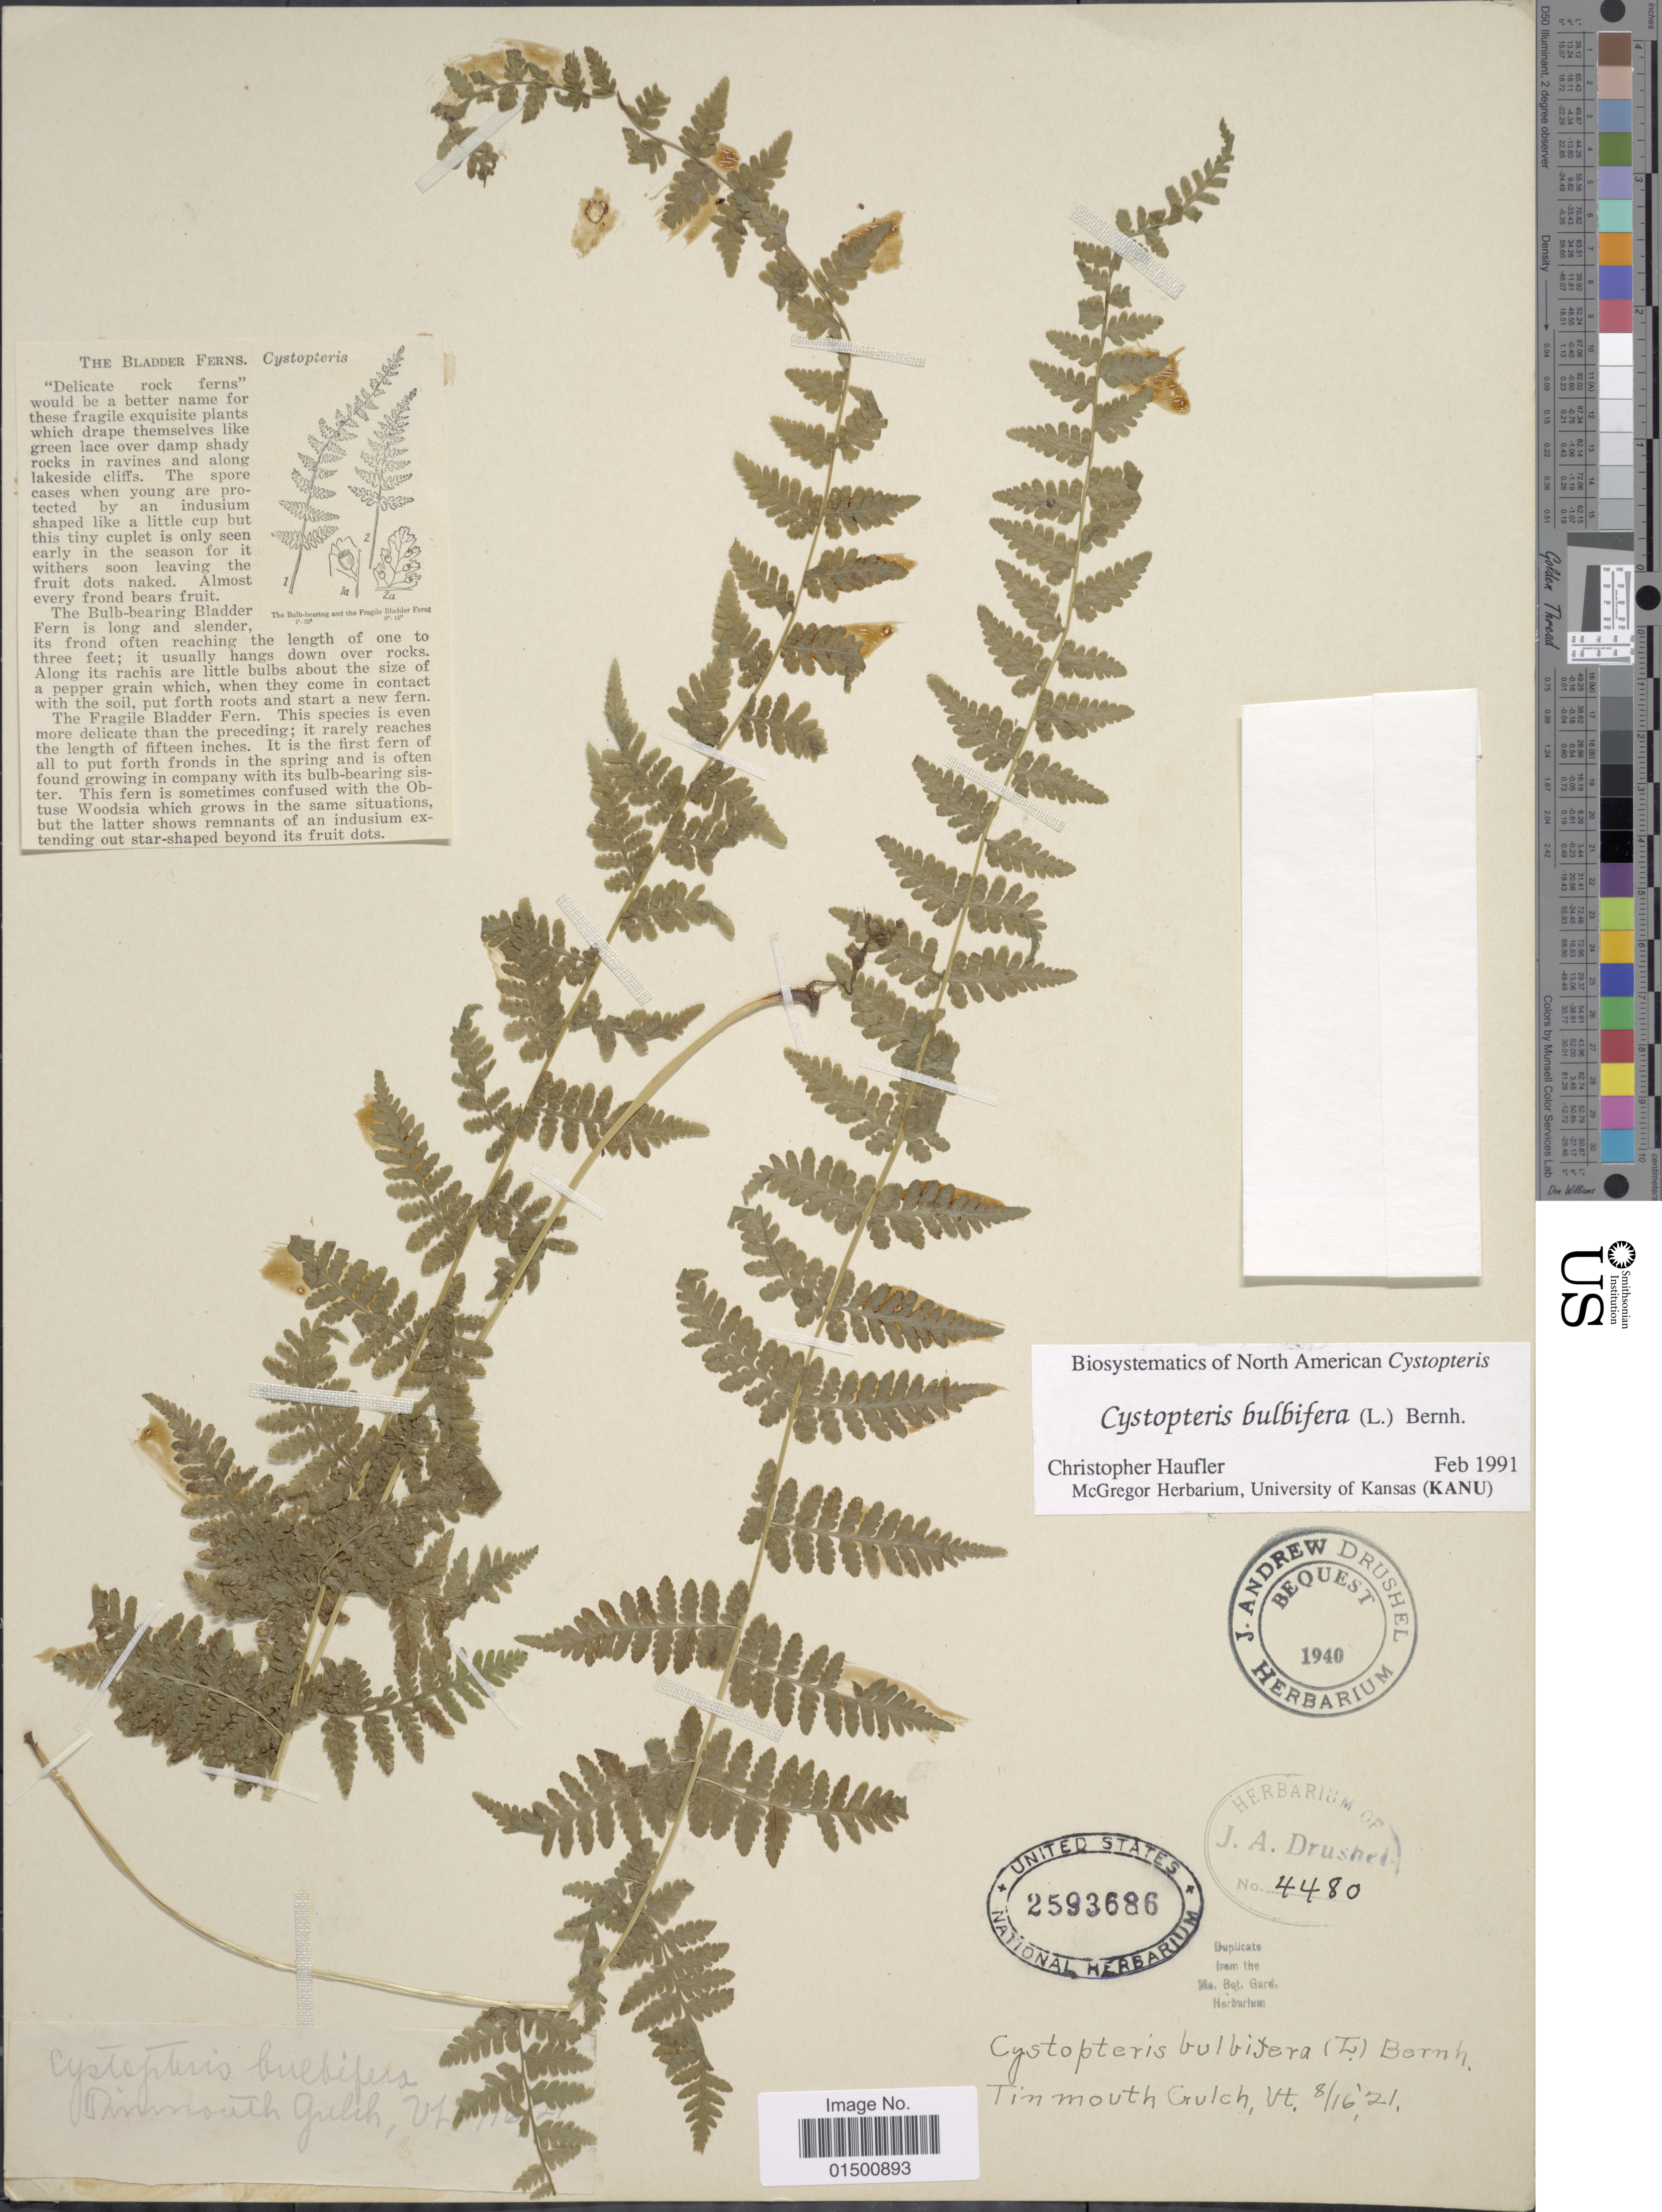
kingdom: Plantae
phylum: Tracheophyta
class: Polypodiopsida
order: Polypodiales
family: Cystopteridaceae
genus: Cystopteris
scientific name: Cystopteris bulbifera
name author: (L.) Bernh.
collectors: Kochi Prefectural Makino Botanical Garden, Herbarium, Botany Department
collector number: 4480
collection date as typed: Transcribed d/m/y: 16/8/21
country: United States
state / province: Vermont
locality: Tin mouth Gulch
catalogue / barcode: US 2593686